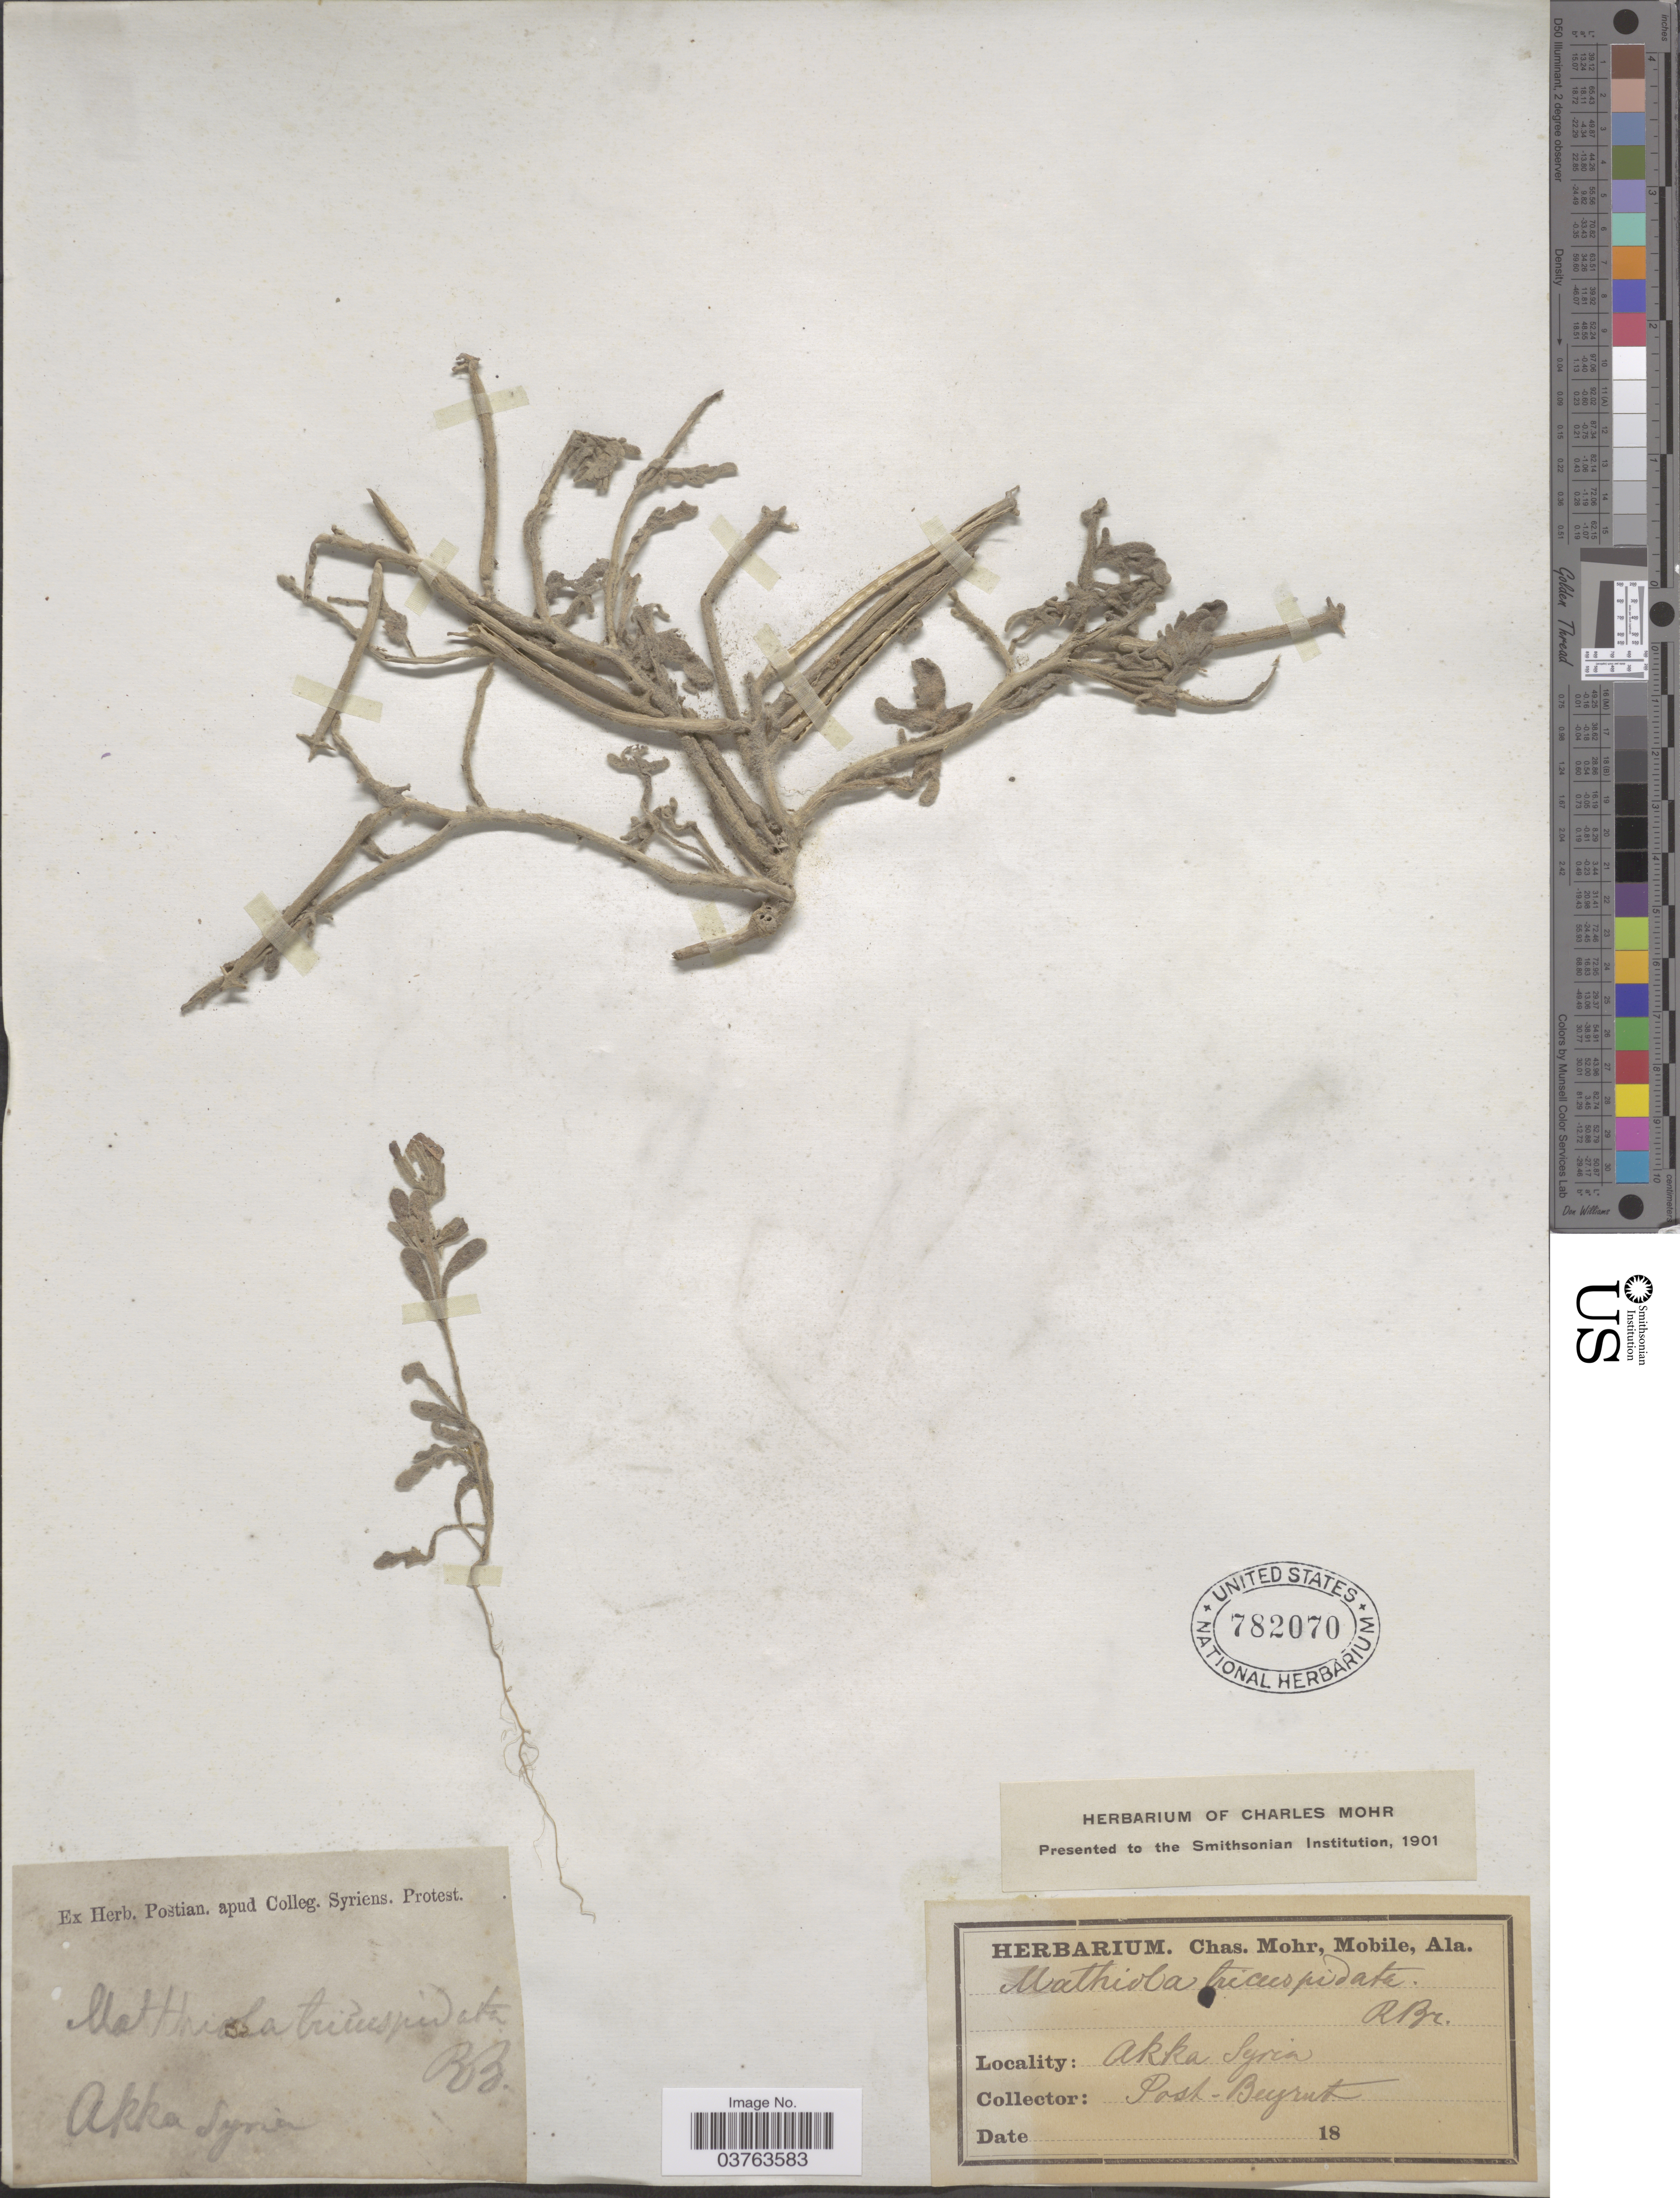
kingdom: Plantae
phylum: Tracheophyta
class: Magnoliopsida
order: Brassicales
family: Brassicaceae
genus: Matthiola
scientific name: Matthiola tricuspidata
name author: (L.) W.T. Aiton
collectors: P. Beyrut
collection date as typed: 18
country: Syria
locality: Akka Syria.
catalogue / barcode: US 782070